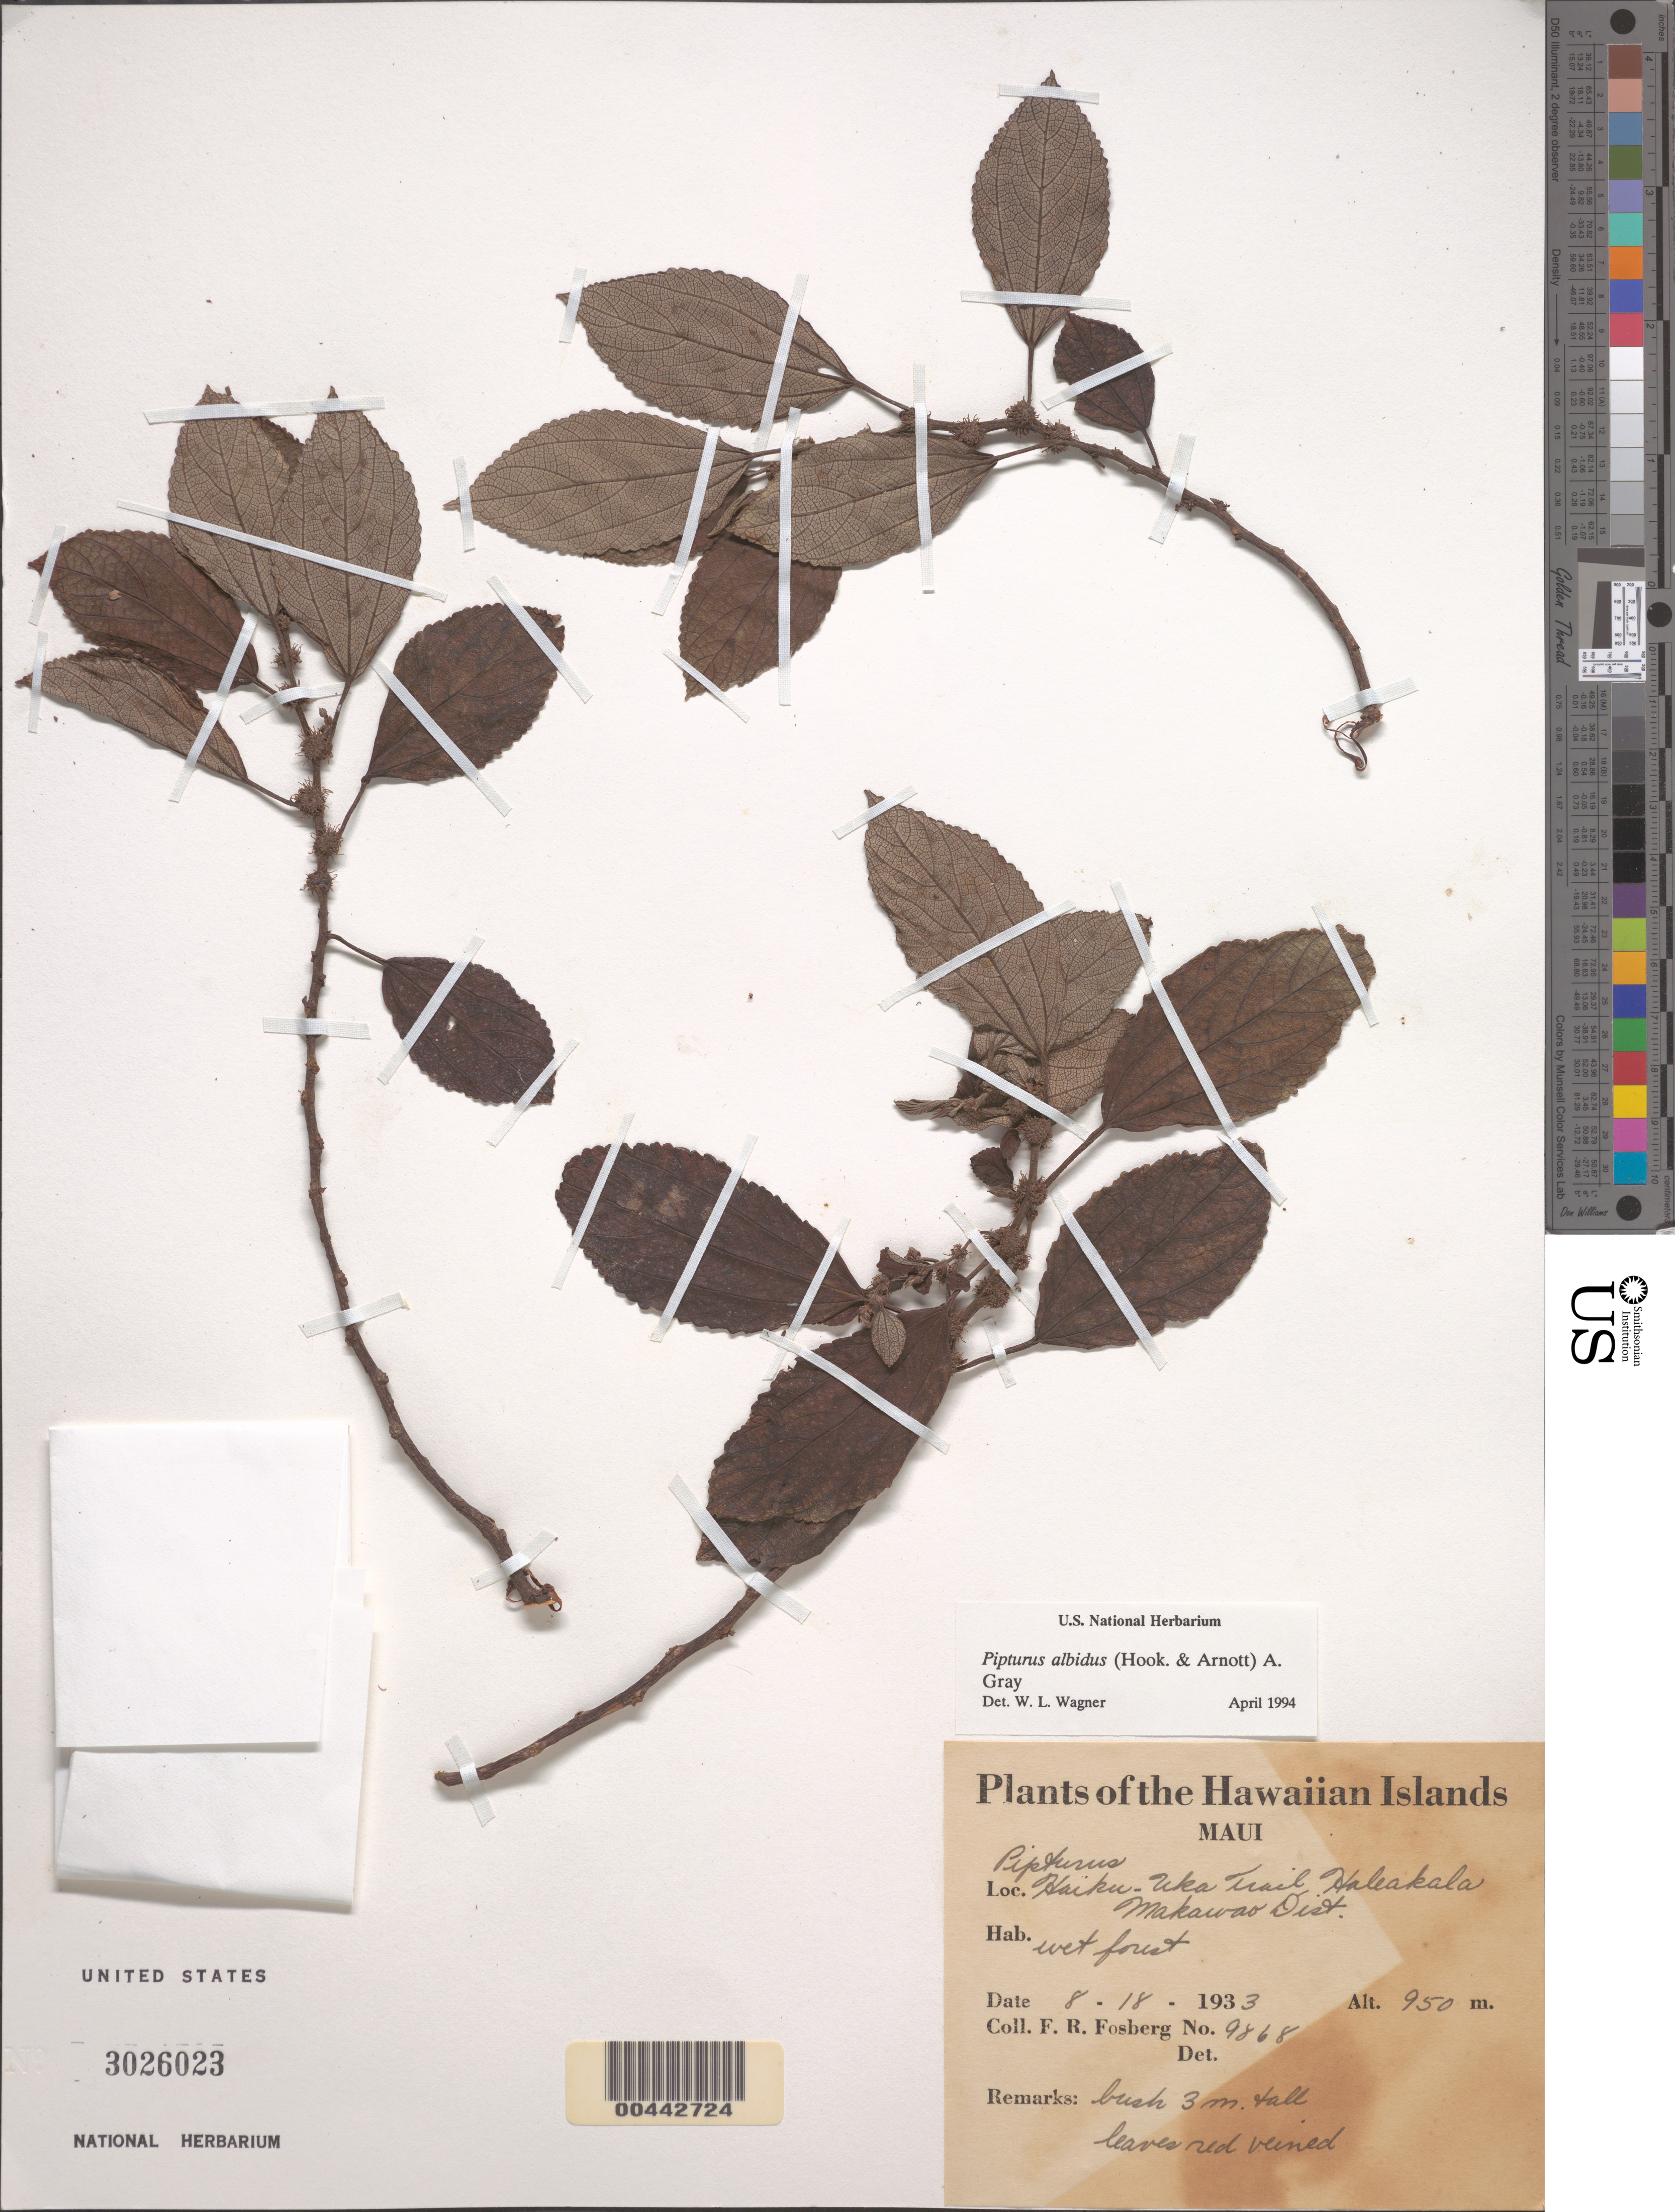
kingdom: Plantae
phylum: Tracheophyta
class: Magnoliopsida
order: Rosales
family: Urticaceae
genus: Pipturus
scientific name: Pipturus albidus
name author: (Hook. & Arn.) A. Gray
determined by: Wagner, W. L., (BOT), Smithsonian Institution - National Museum of Natural History (UNITED STATES)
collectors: F. R. Fosberg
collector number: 9868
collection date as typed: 18 Aug 1933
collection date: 1933-08-18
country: United States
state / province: Hawaii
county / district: Maui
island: Maui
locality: Haiku-Uka Trail, Haleakala, Makawao District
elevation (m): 950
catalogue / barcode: US 3026023